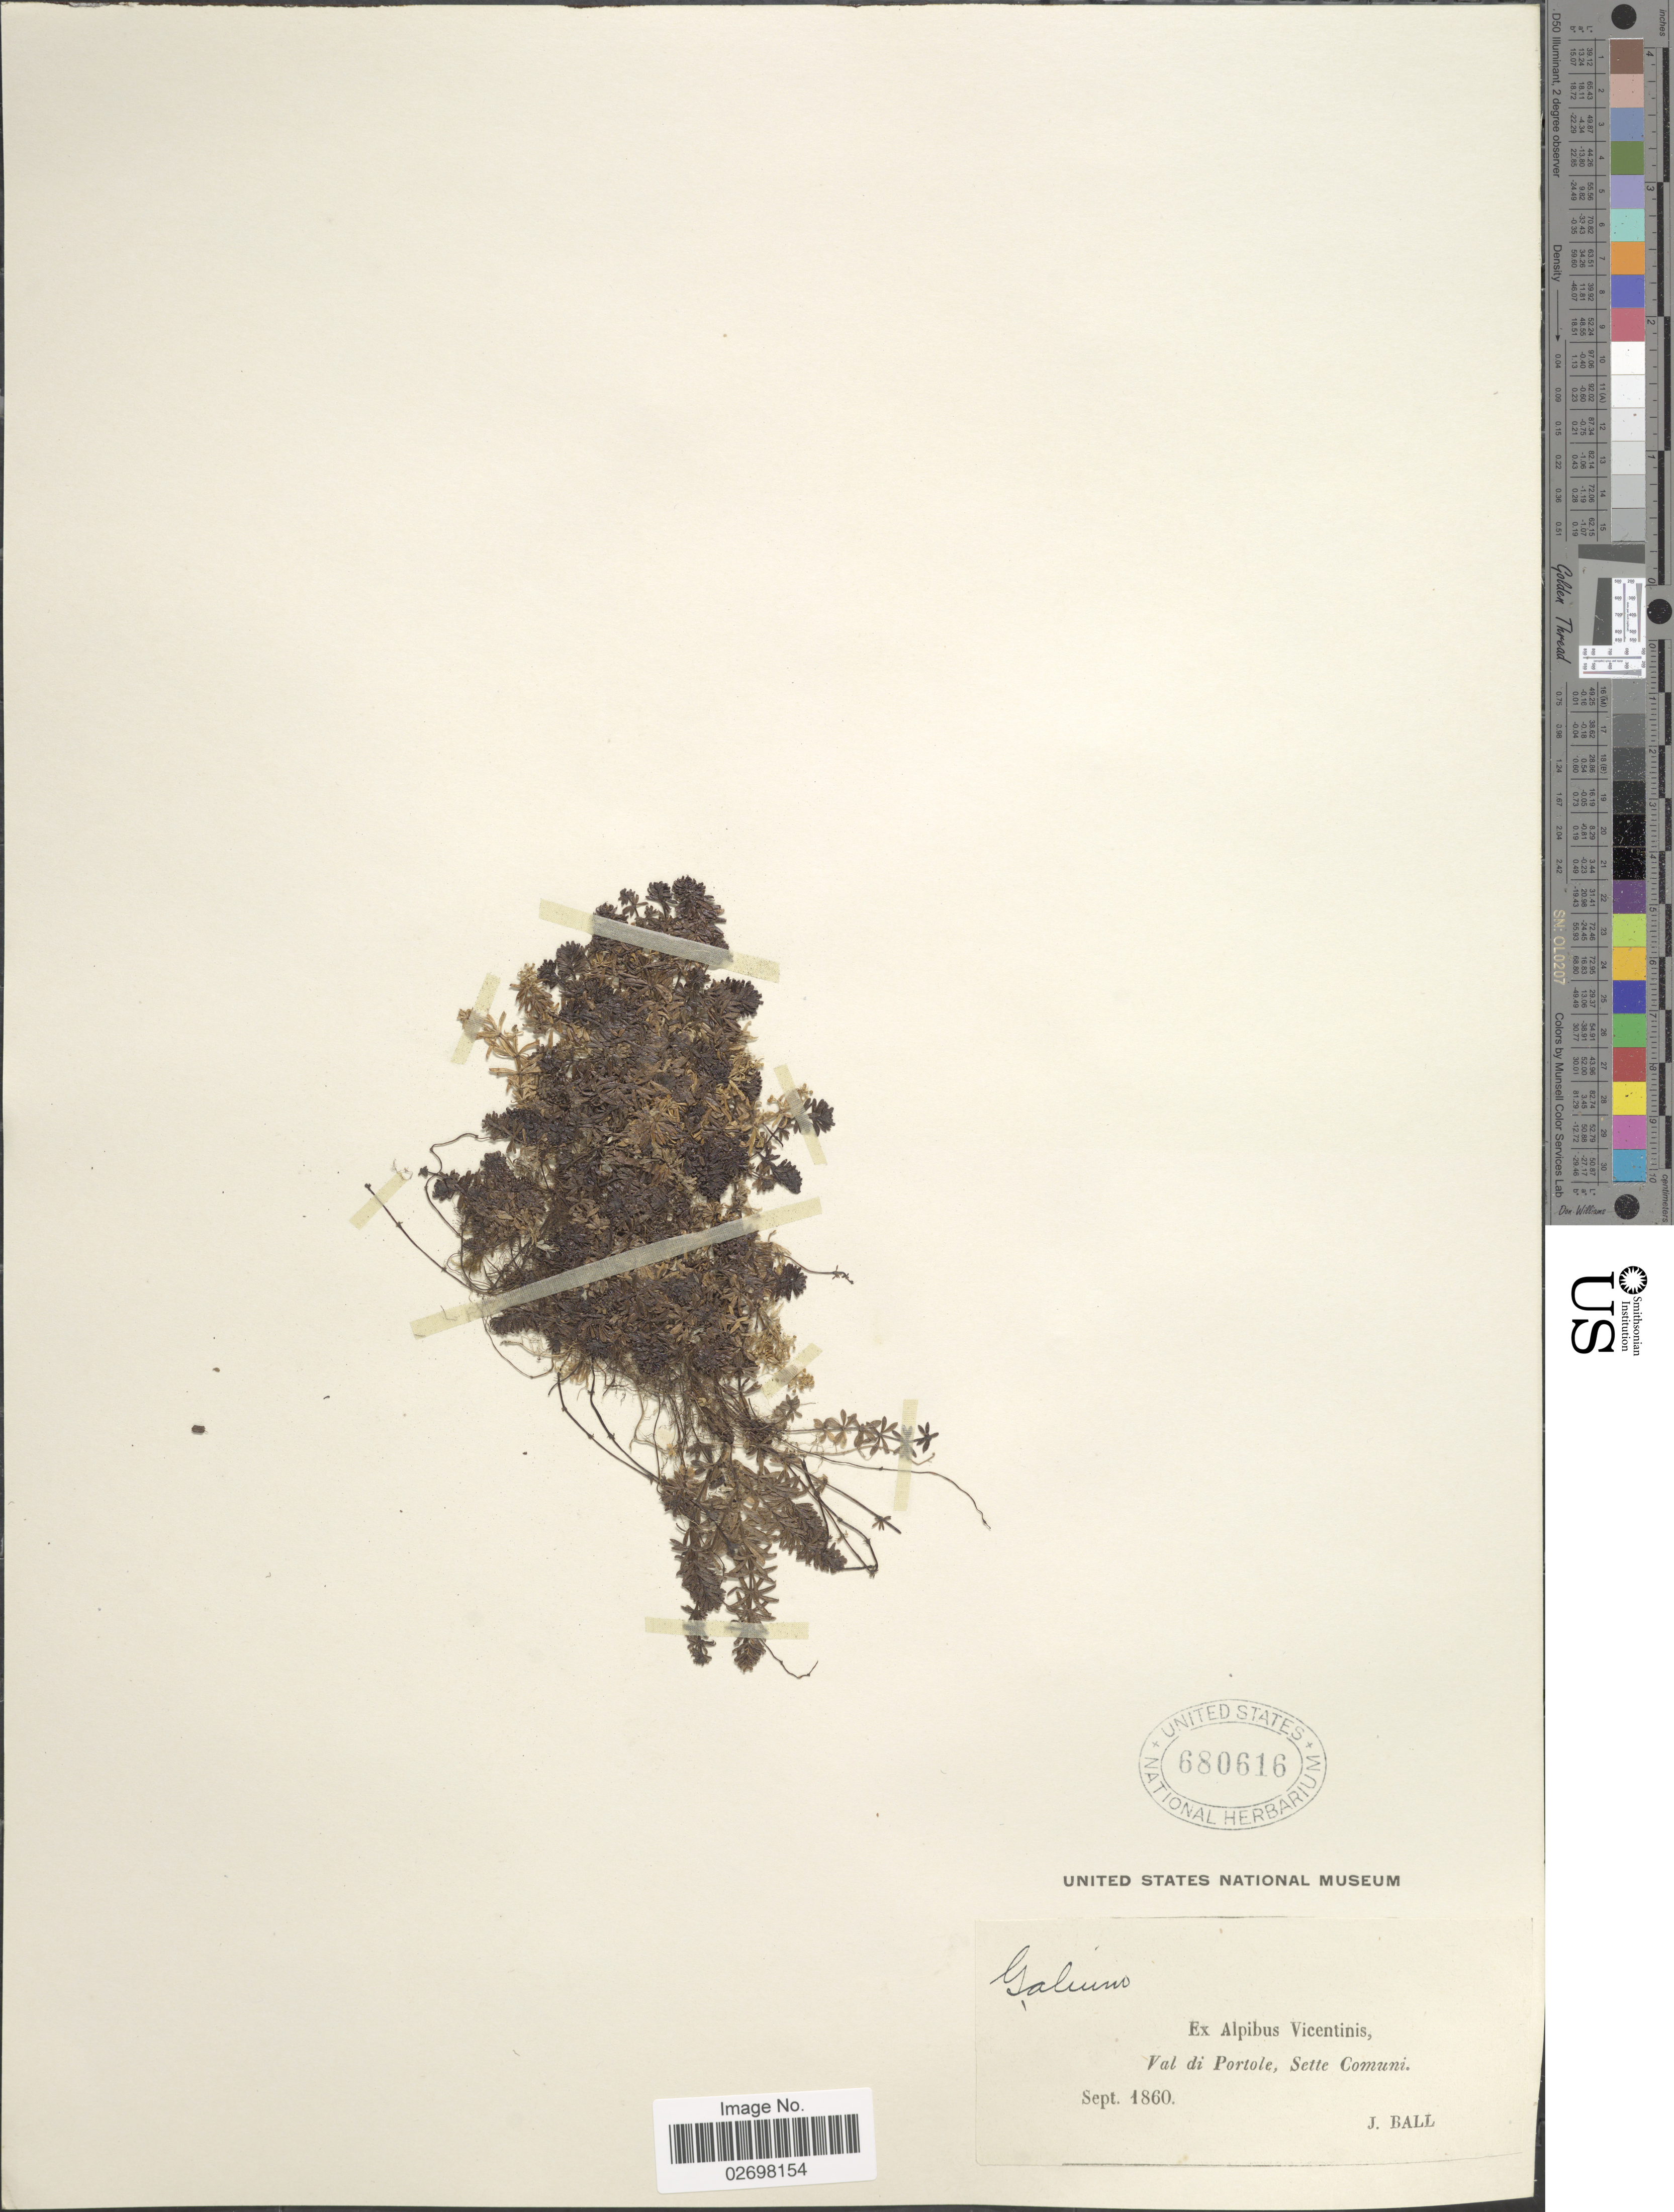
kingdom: Plantae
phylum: Tracheophyta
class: Magnoliopsida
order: Gentianales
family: Rubiaceae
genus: Galium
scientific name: Galium sp.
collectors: J. Ball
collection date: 1860-09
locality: Alpibus Vicentinis, Val di Portole, Sette Comuni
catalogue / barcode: US 680616